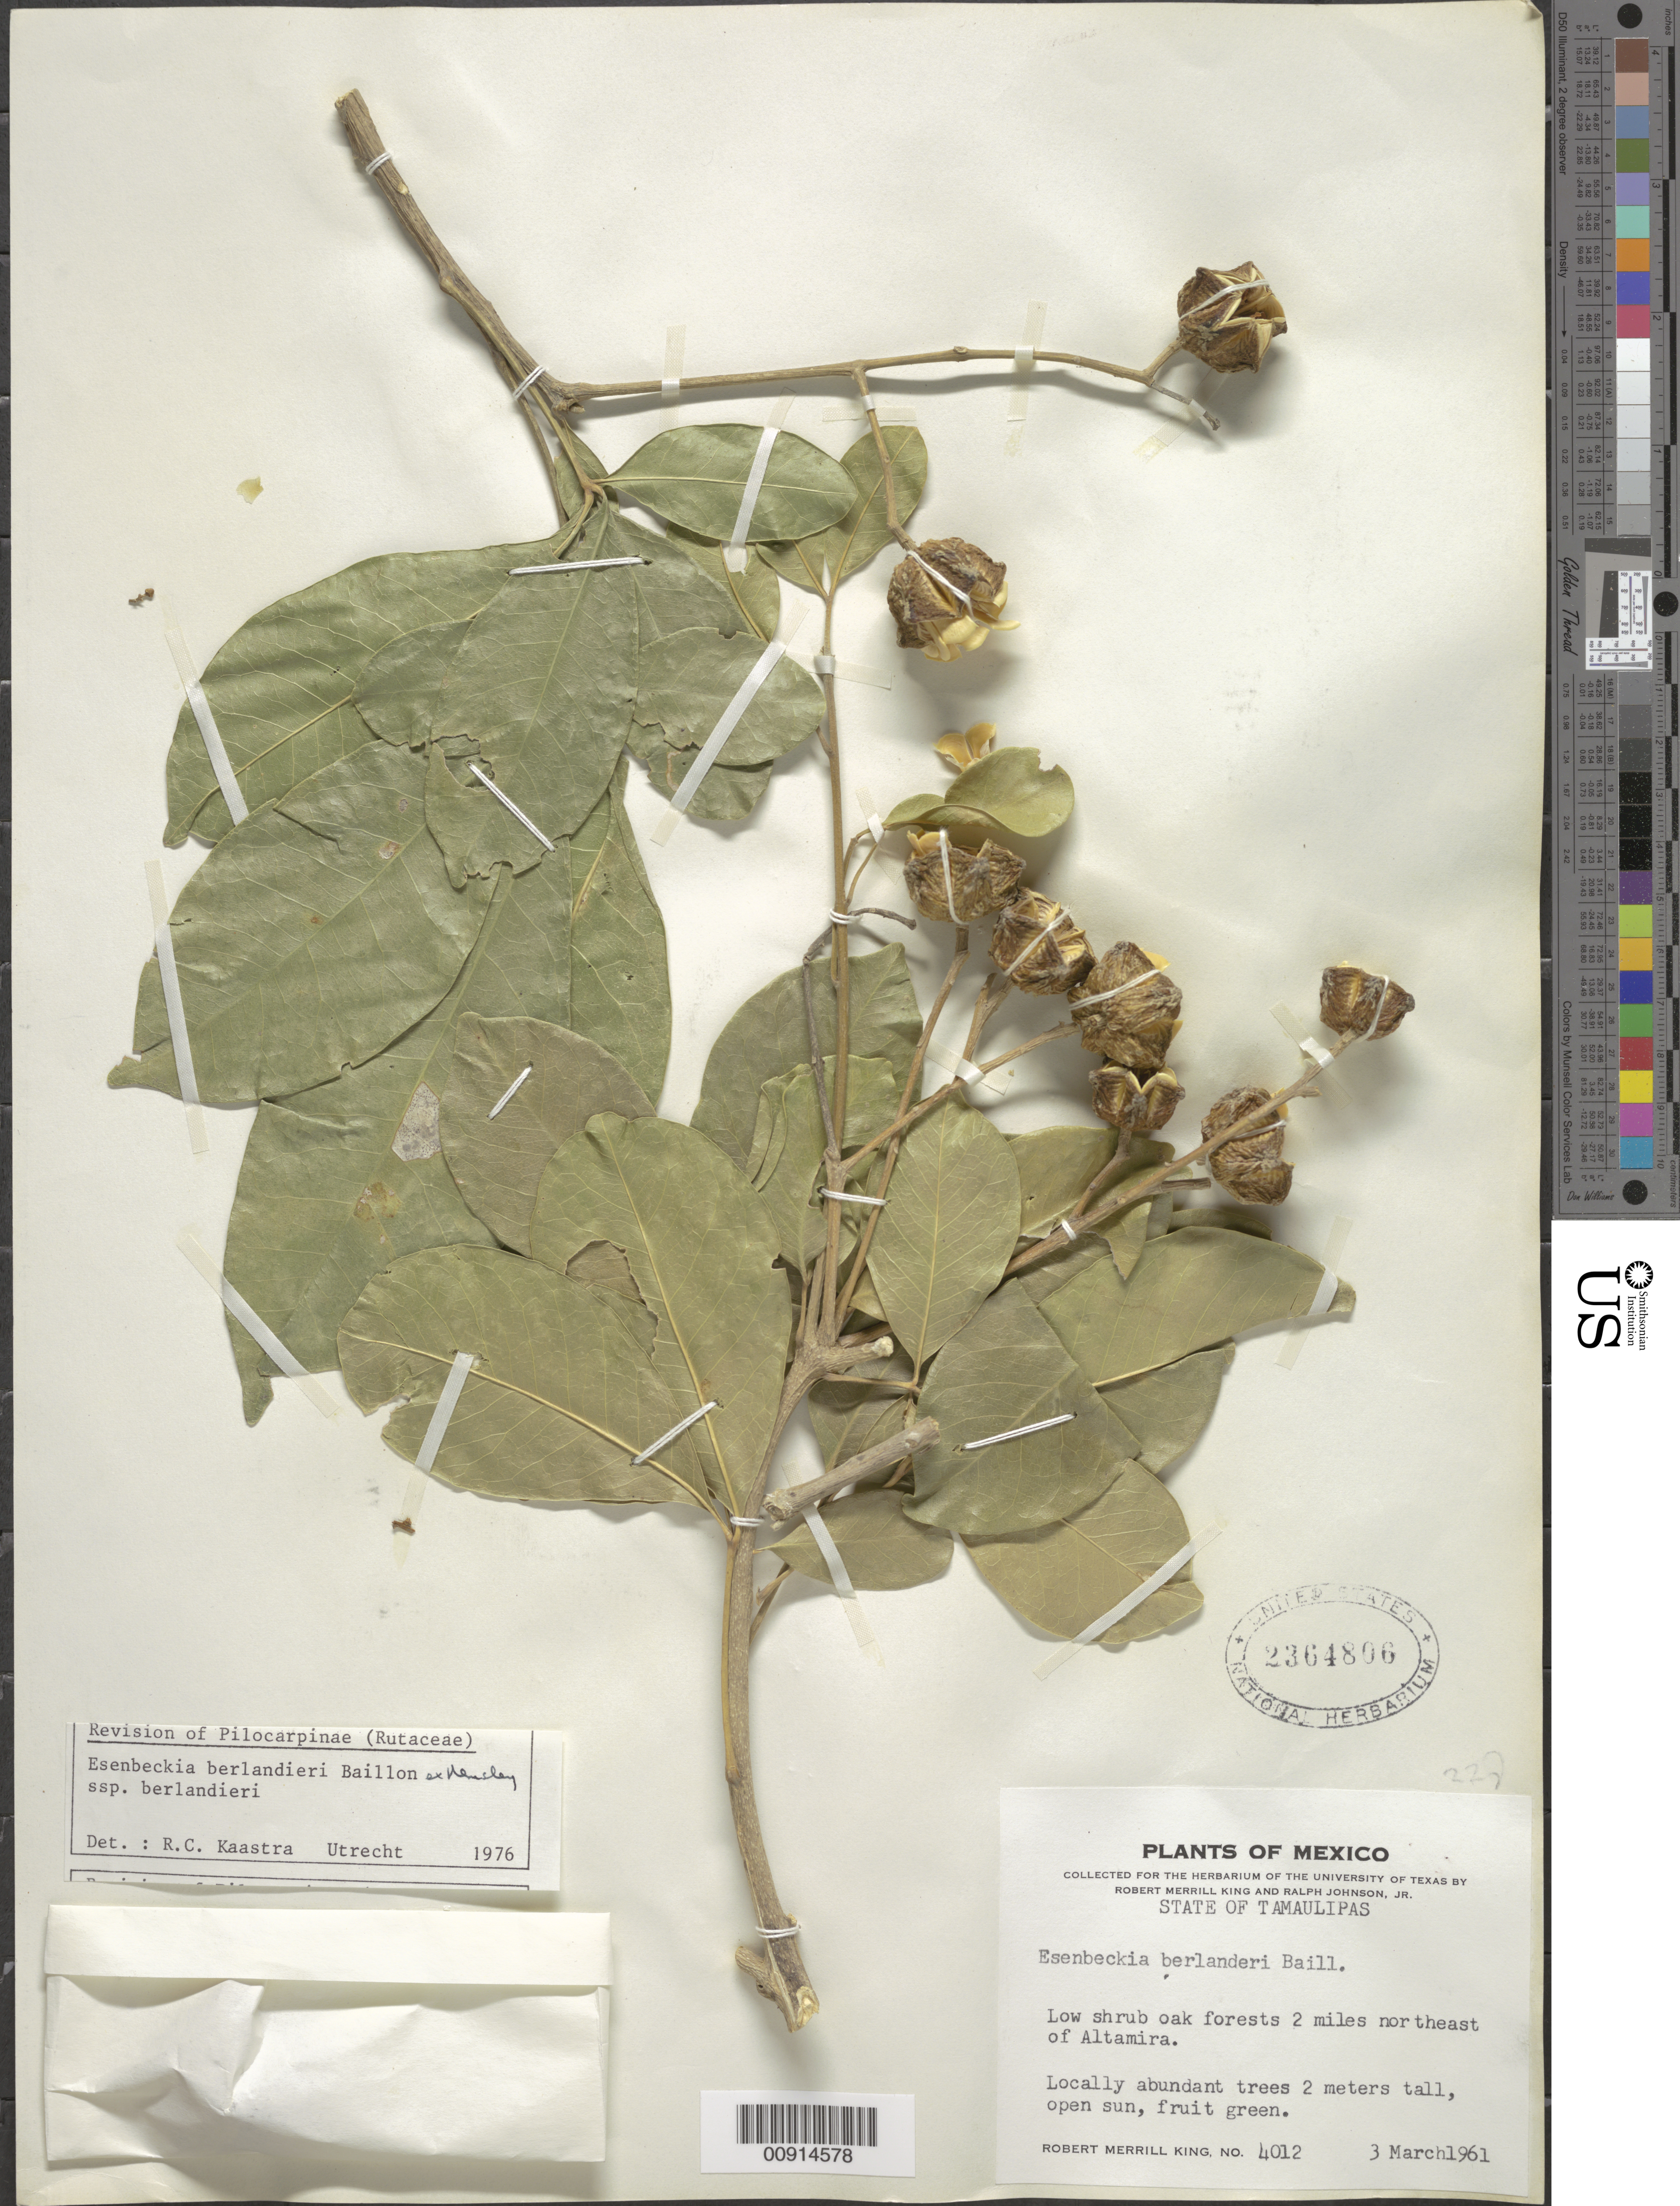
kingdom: Plantae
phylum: Tracheophyta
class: Magnoliopsida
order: Sapindales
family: Rutaceae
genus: Esenbeckia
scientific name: Esenbeckia berlandieri subsp. berlandieri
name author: Baill. ex Hemsl.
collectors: R. M. King & R. Johnson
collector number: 4012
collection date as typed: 03 Mar 1961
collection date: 1961-03-03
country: Mexico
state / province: Tamaulipas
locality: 2 miles northeast of Altamira, Tamaulipas.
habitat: Low shrub oak forests. Open sun.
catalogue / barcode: US 2364806